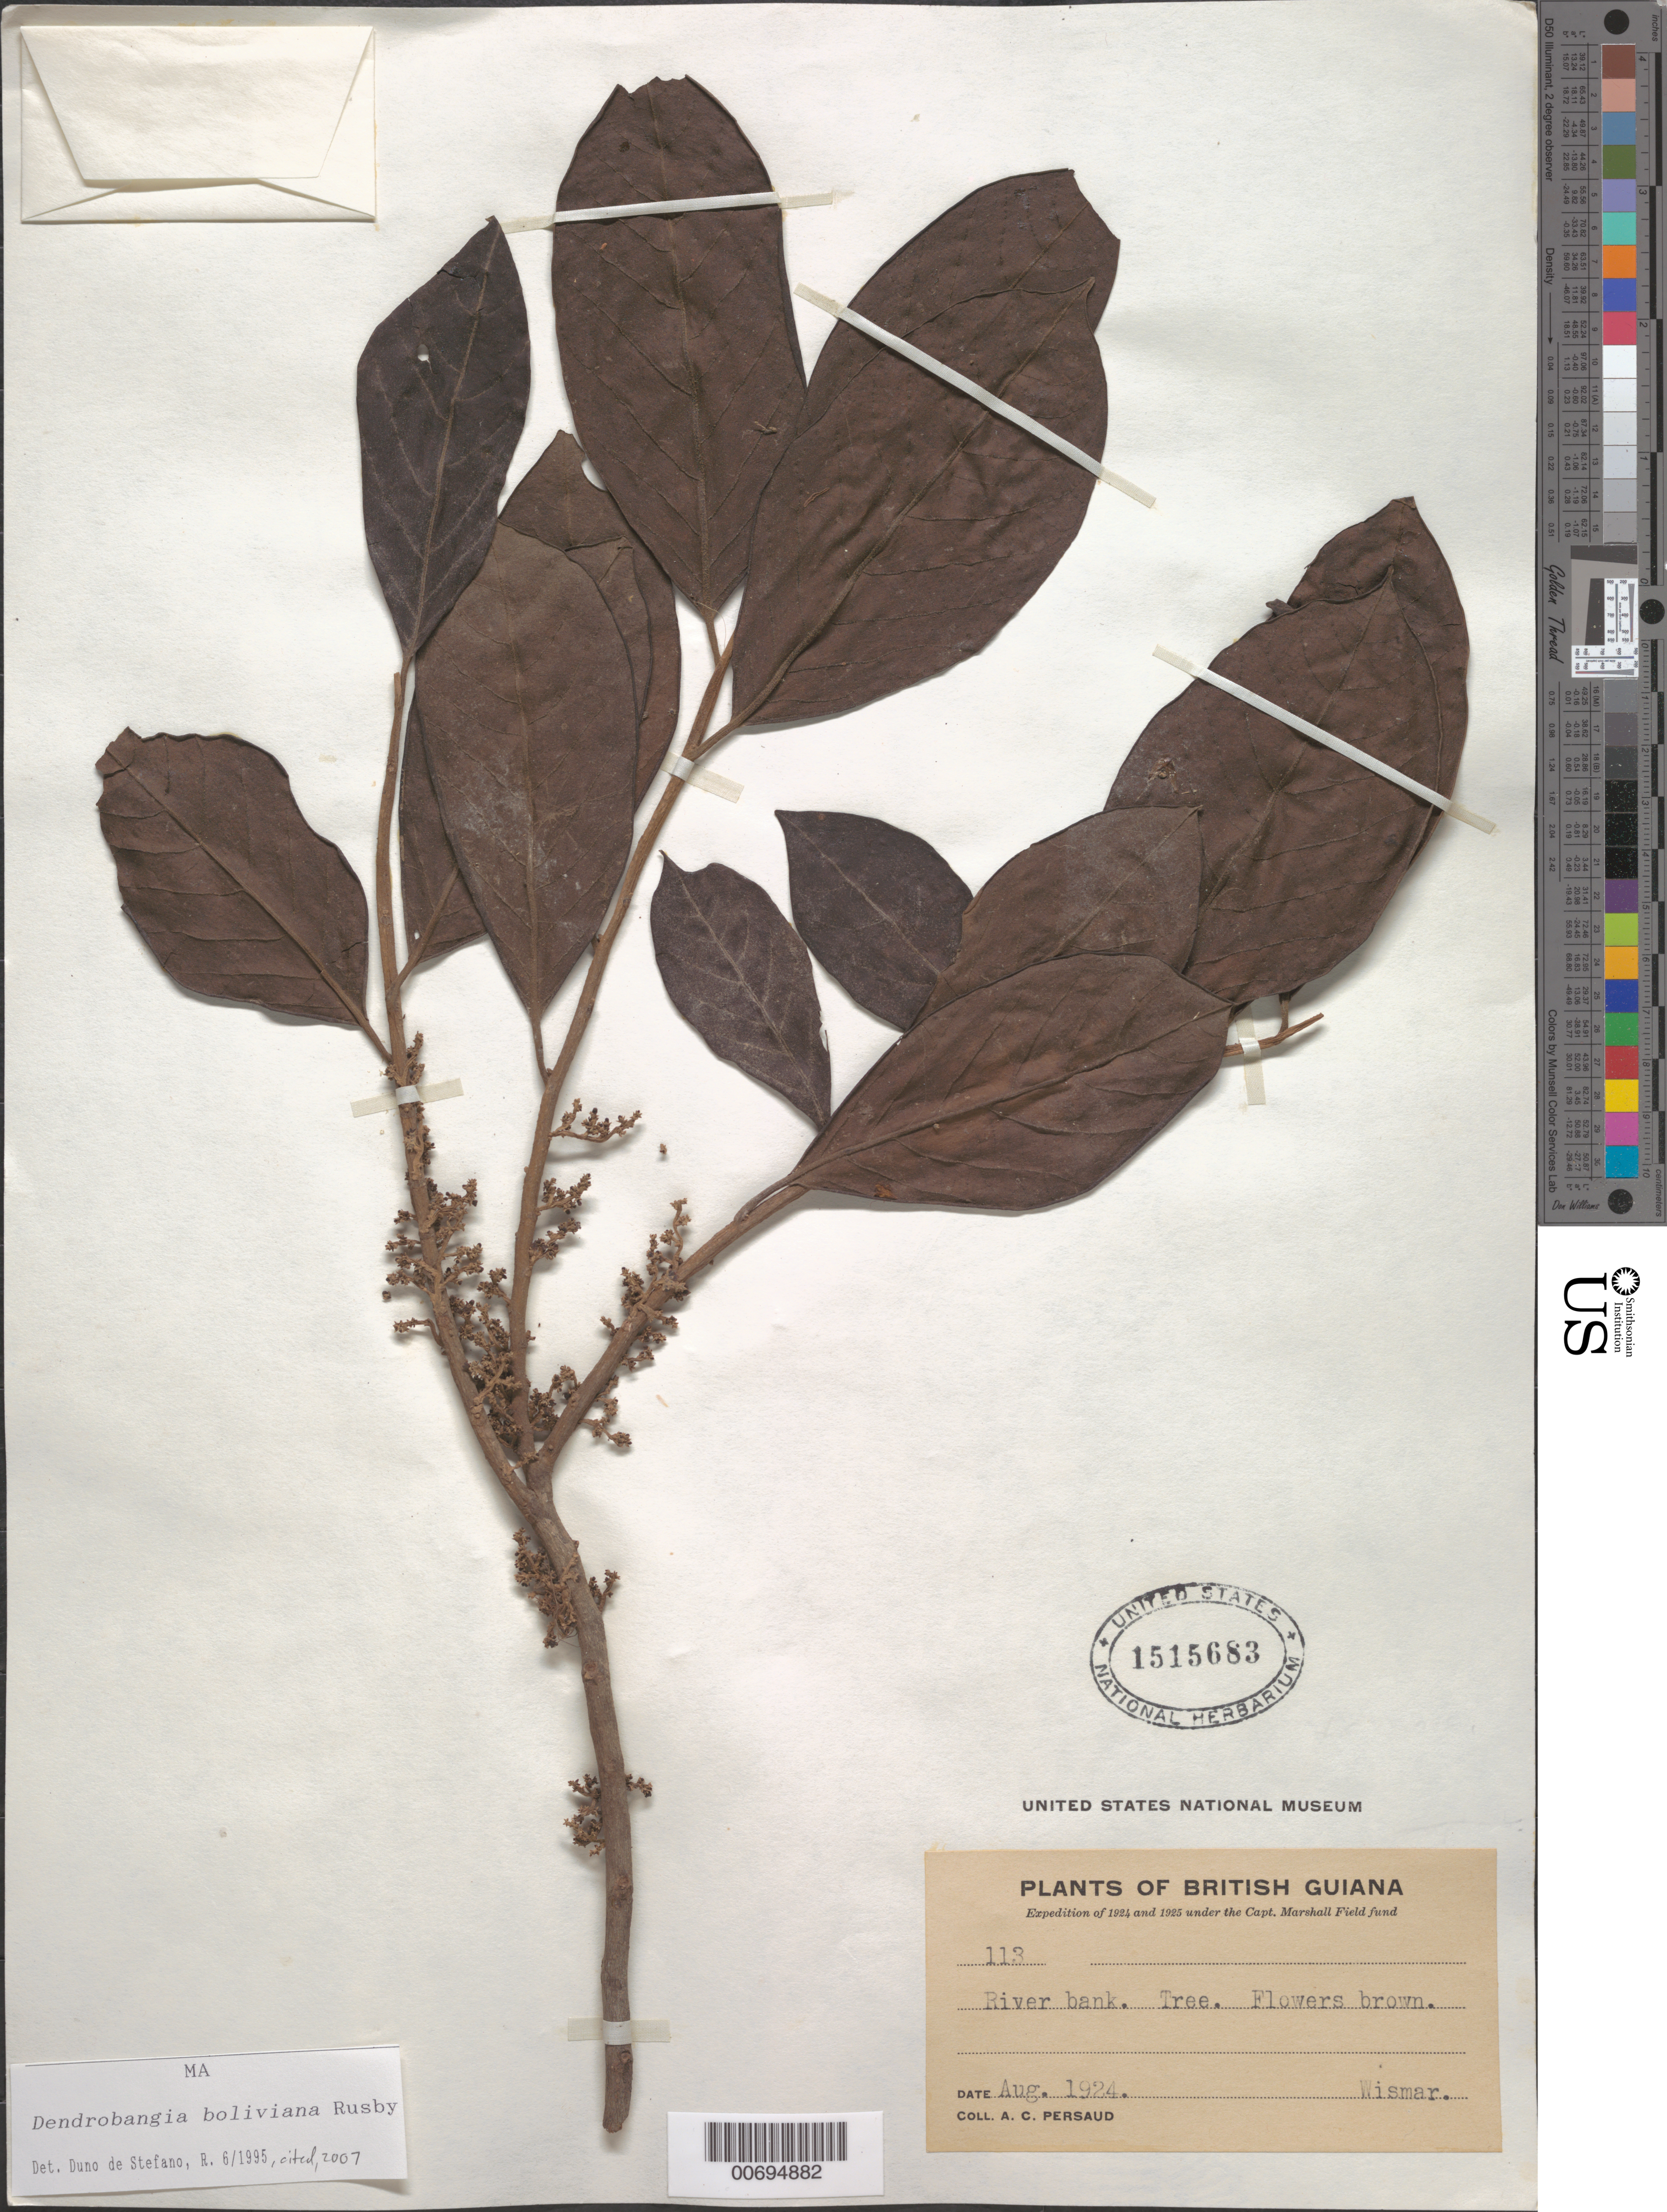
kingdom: Plantae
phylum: Tracheophyta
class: Magnoliopsida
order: Metteniusales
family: Metteniusaceae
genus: Dendrobangia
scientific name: Dendrobangia boliviana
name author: Rusby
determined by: Duno de Stefano, R.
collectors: A. Persaud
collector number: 113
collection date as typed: Aug-24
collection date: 1924-08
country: Guyana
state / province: U. Demerara-Berbice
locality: Wismar, on the Demerara River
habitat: Riverbank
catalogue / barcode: US 1515683